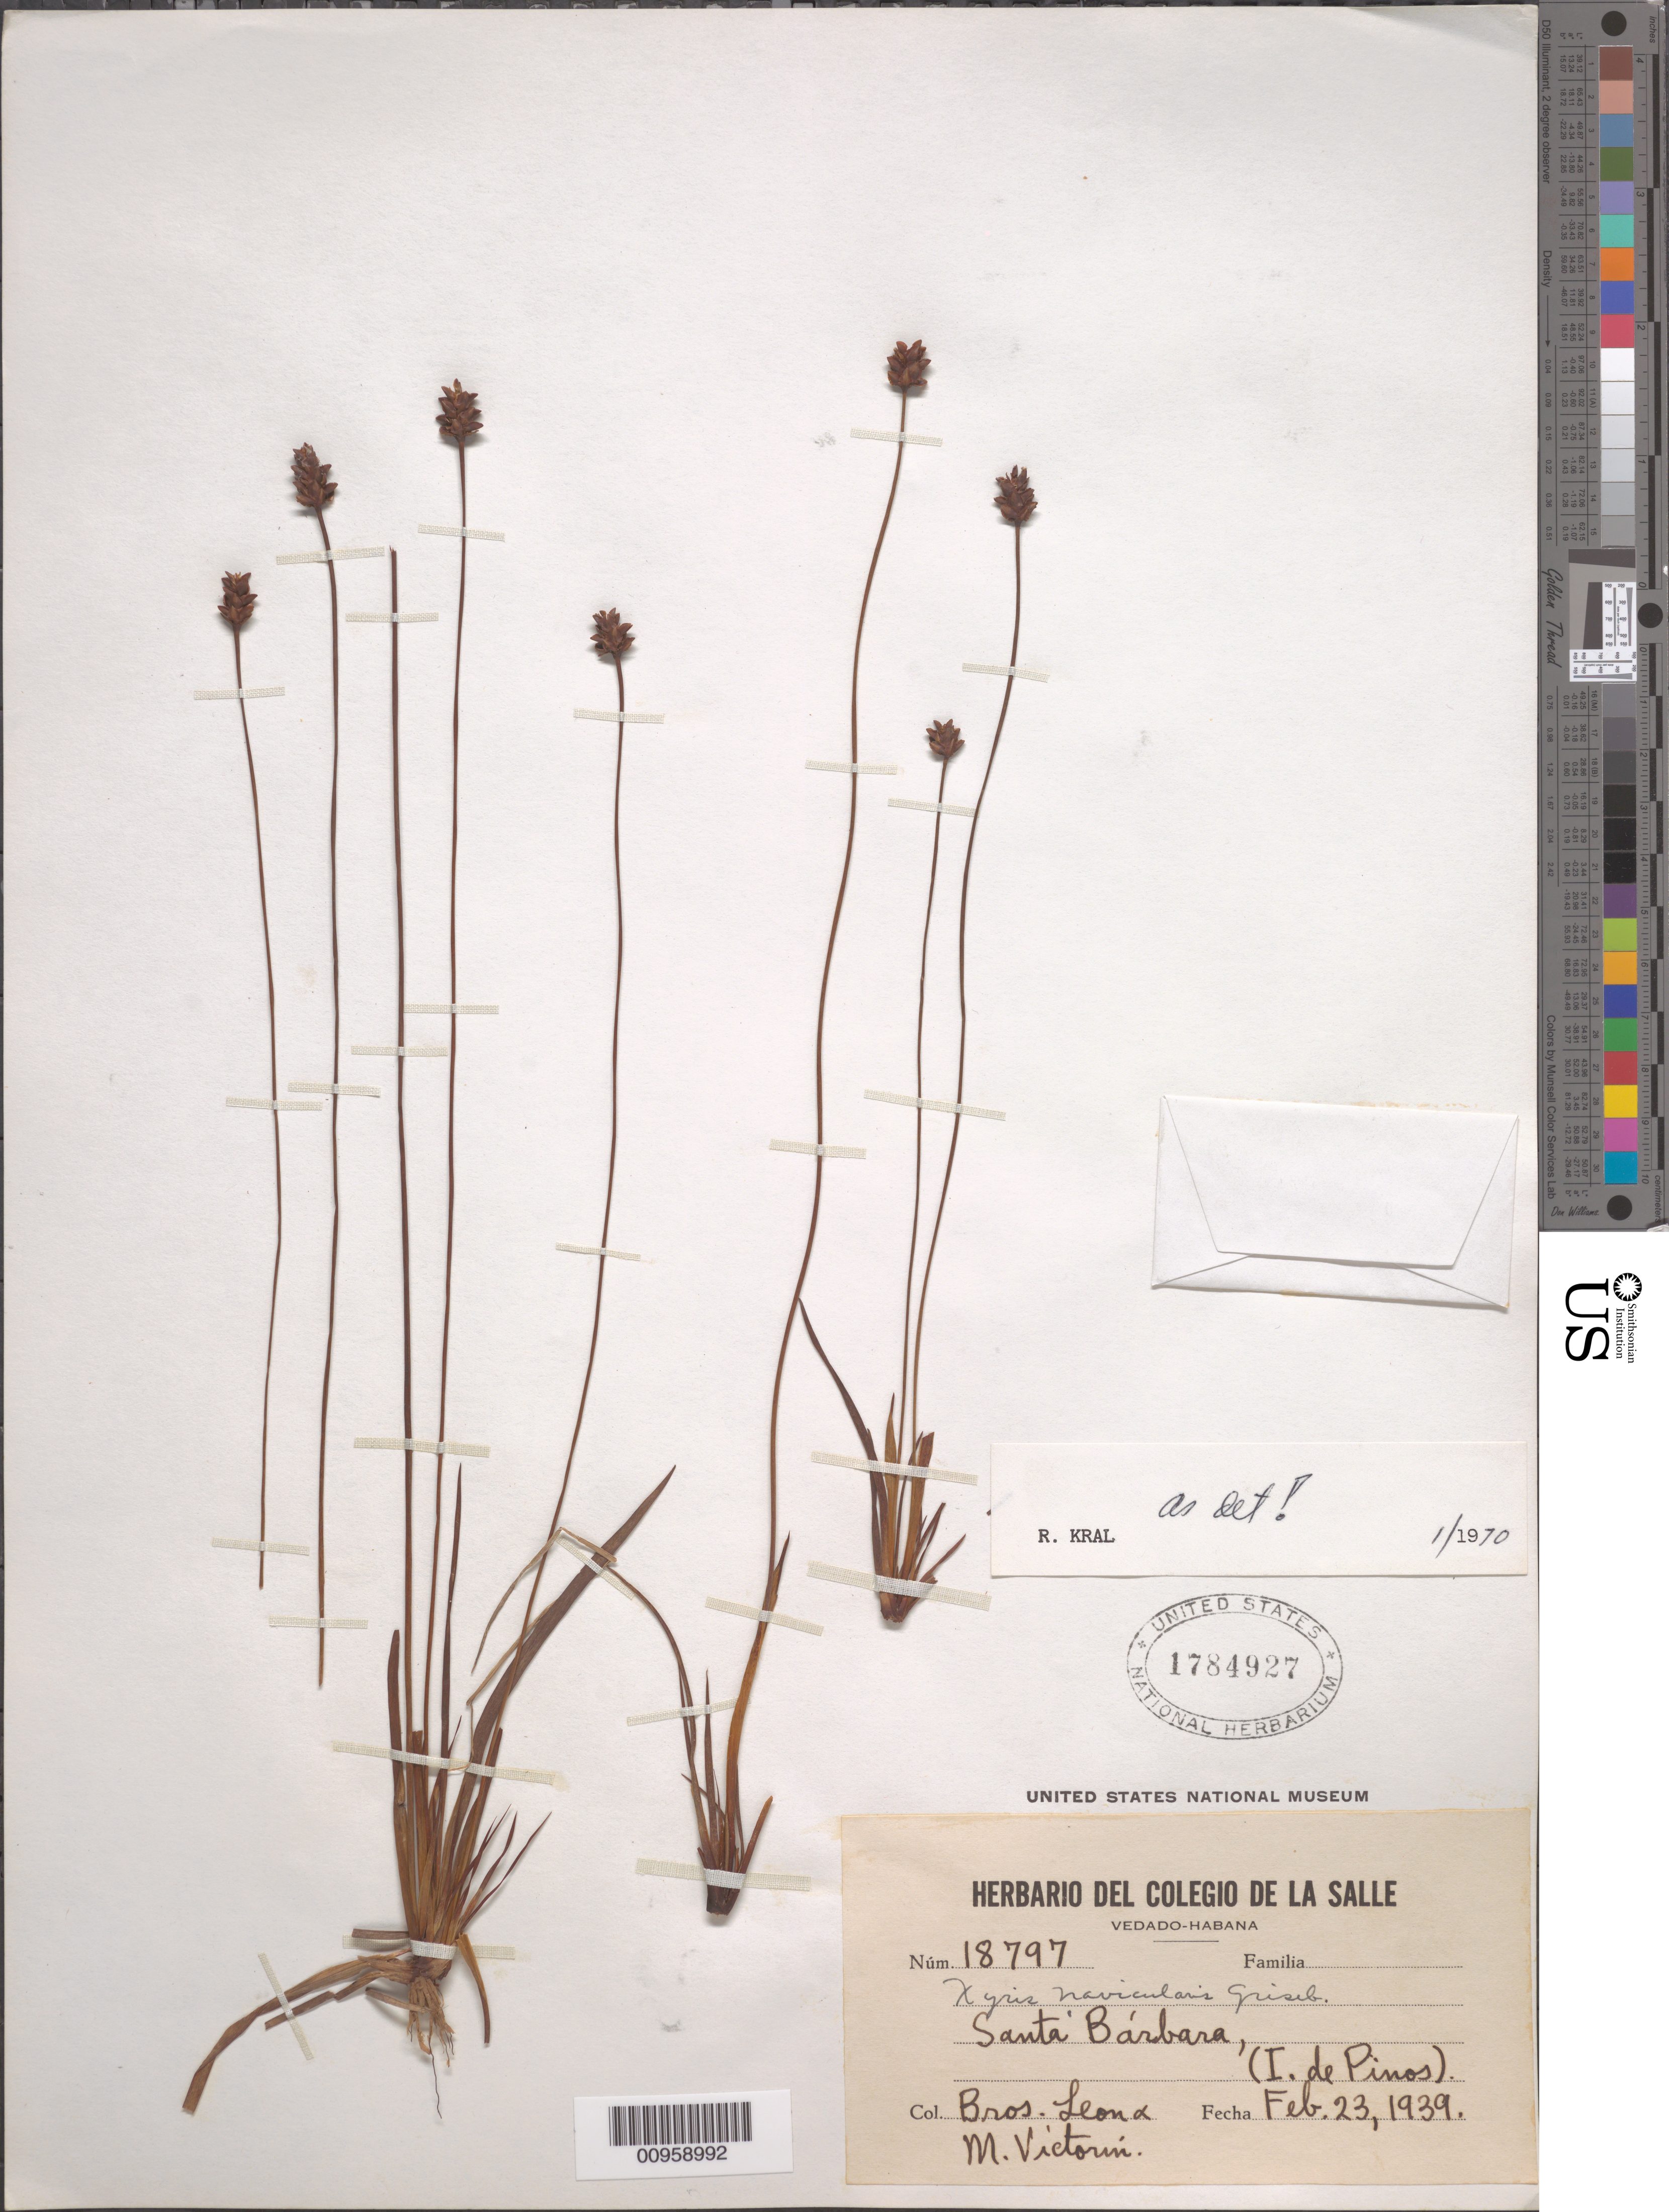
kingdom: Plantae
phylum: Tracheophyta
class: Liliopsida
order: Poales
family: Xyridaceae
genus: Xyris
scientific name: Xyris navicularis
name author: Griseb.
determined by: Kral, Robert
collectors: Bro. León & F. Victorin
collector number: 18797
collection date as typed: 23 Feb 1939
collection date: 1939-02-23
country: Cuba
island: Isla de la Juventud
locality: Isle of Pines, Santa Bárbara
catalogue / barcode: US 1784927